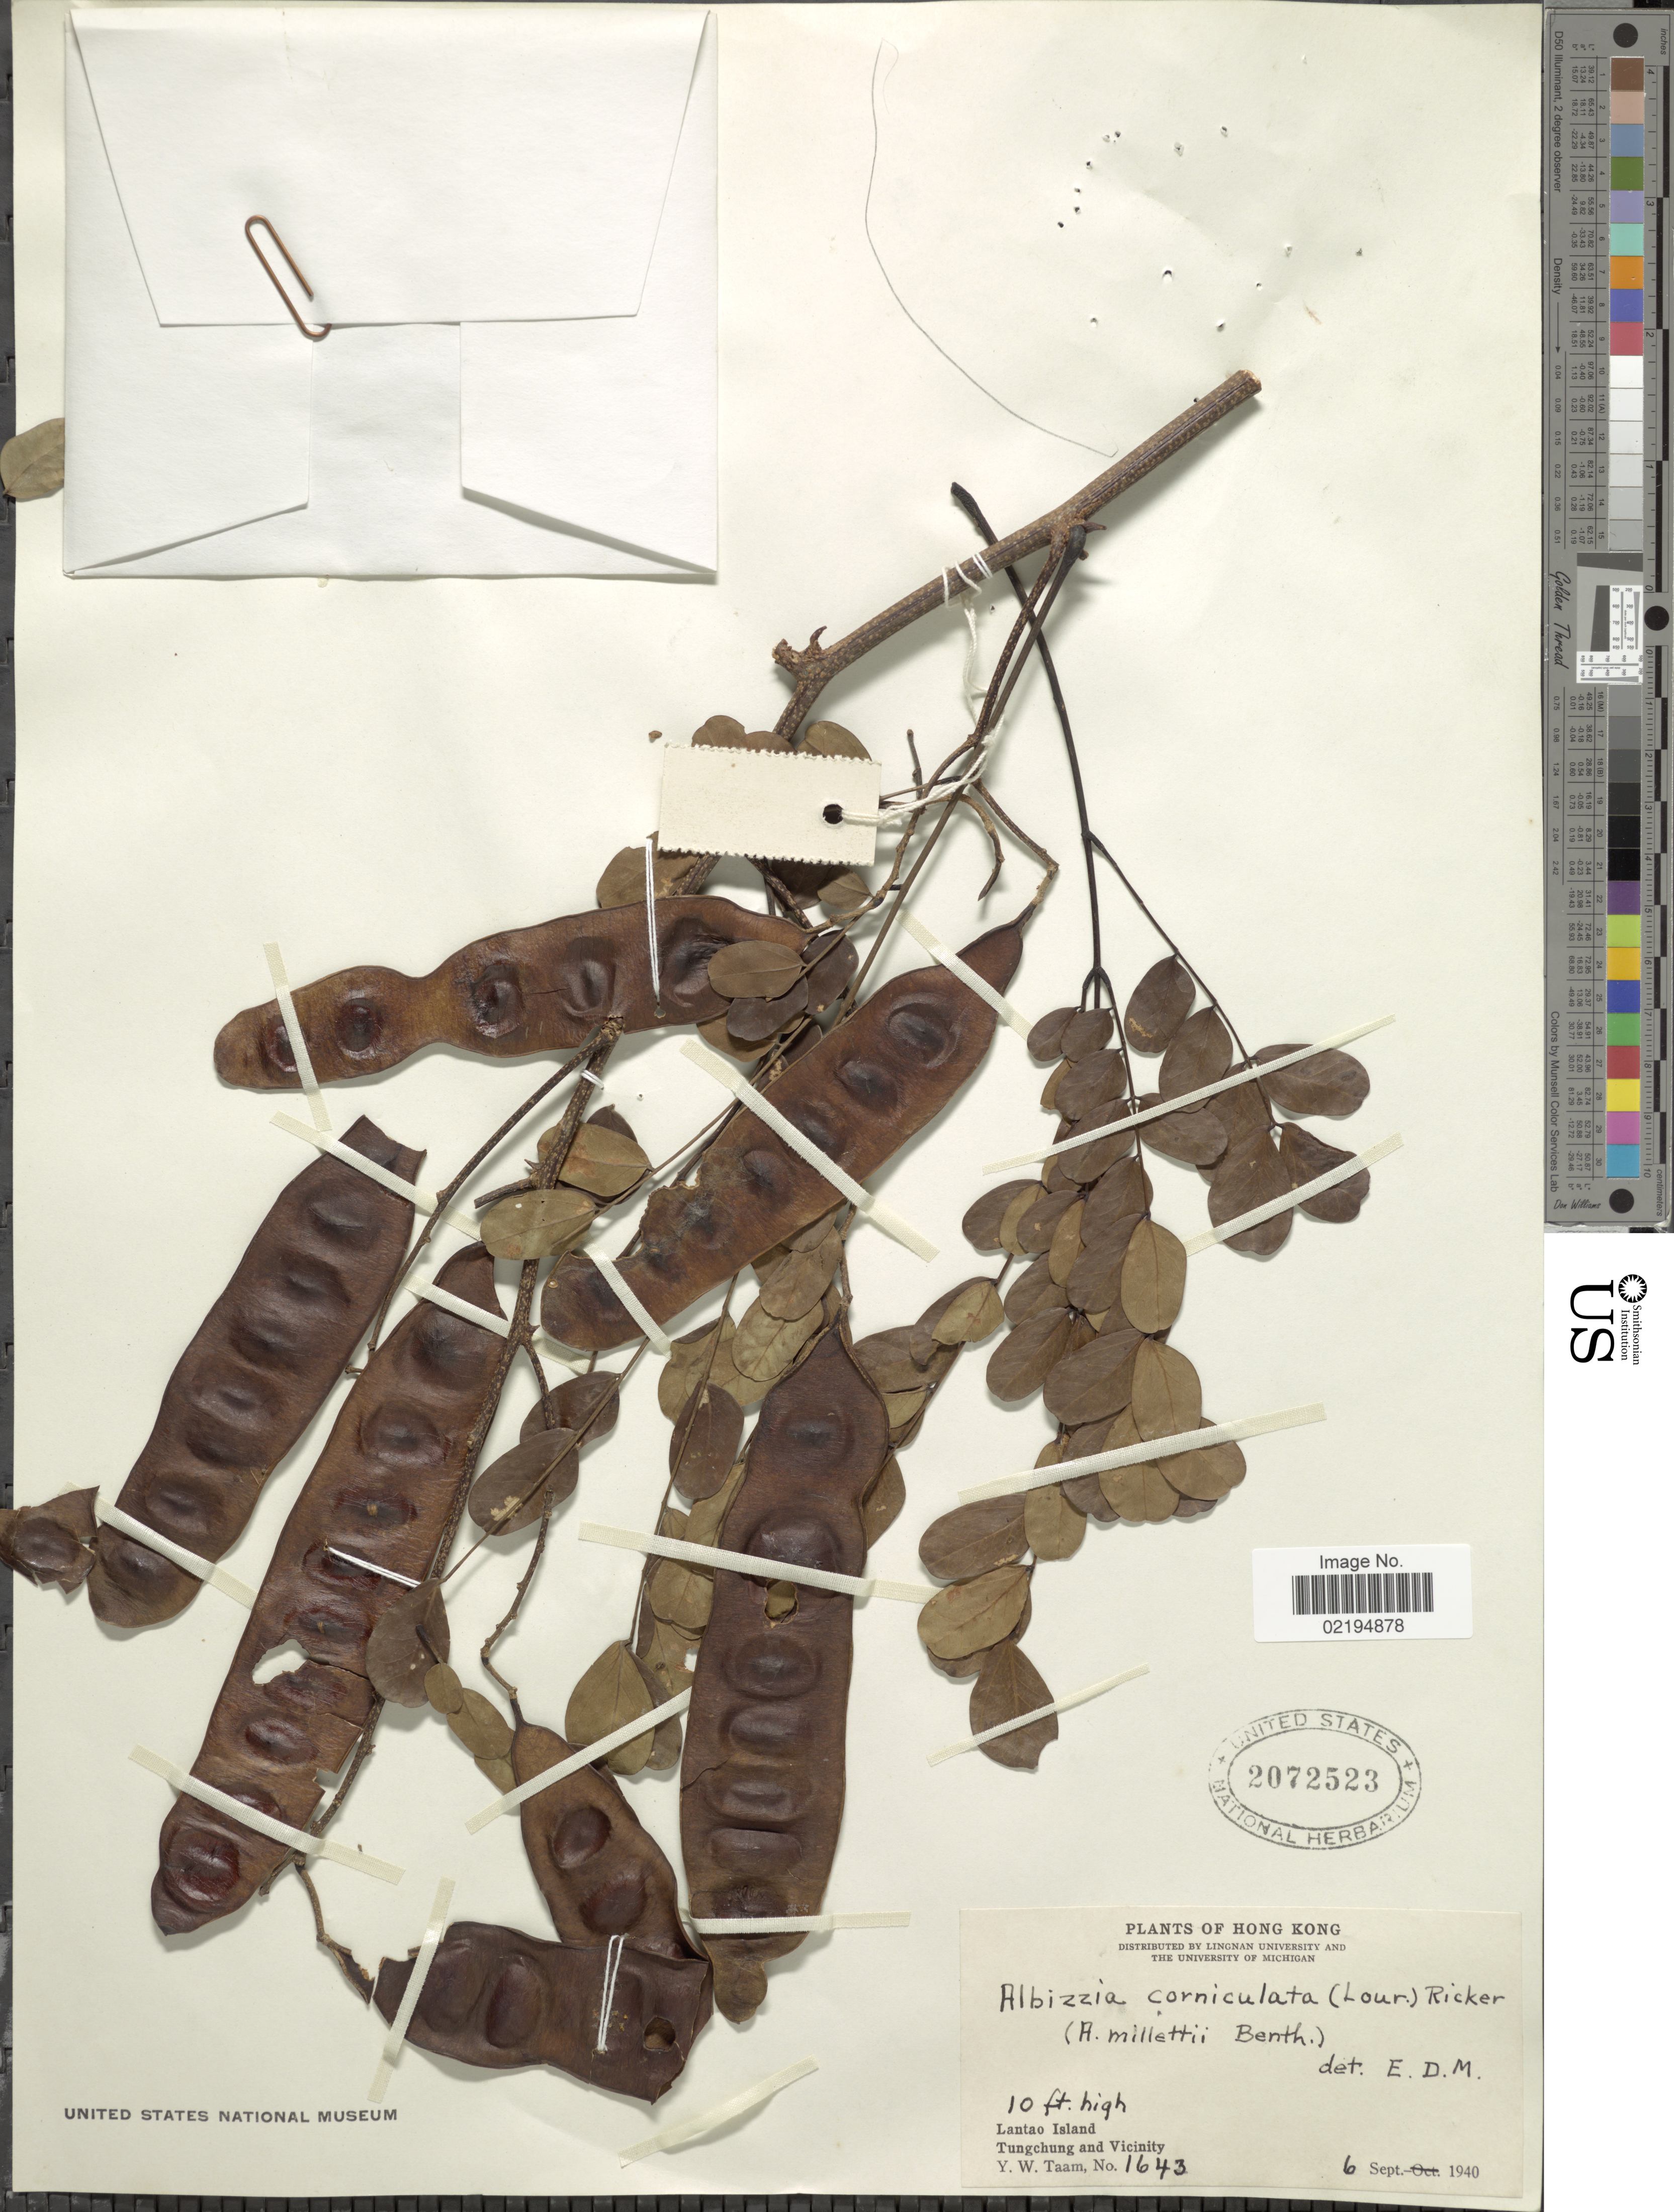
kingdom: Plantae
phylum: Tracheophyta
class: Magnoliopsida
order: Fabales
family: Fabaceae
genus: Albizia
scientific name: Albizia corniculata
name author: (Lour.) Druce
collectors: Y. W. Taam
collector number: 1643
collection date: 1940-09-06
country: China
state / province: Hong Kong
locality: Lantao Island, Tungchung and Vicinity.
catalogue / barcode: US 2072523